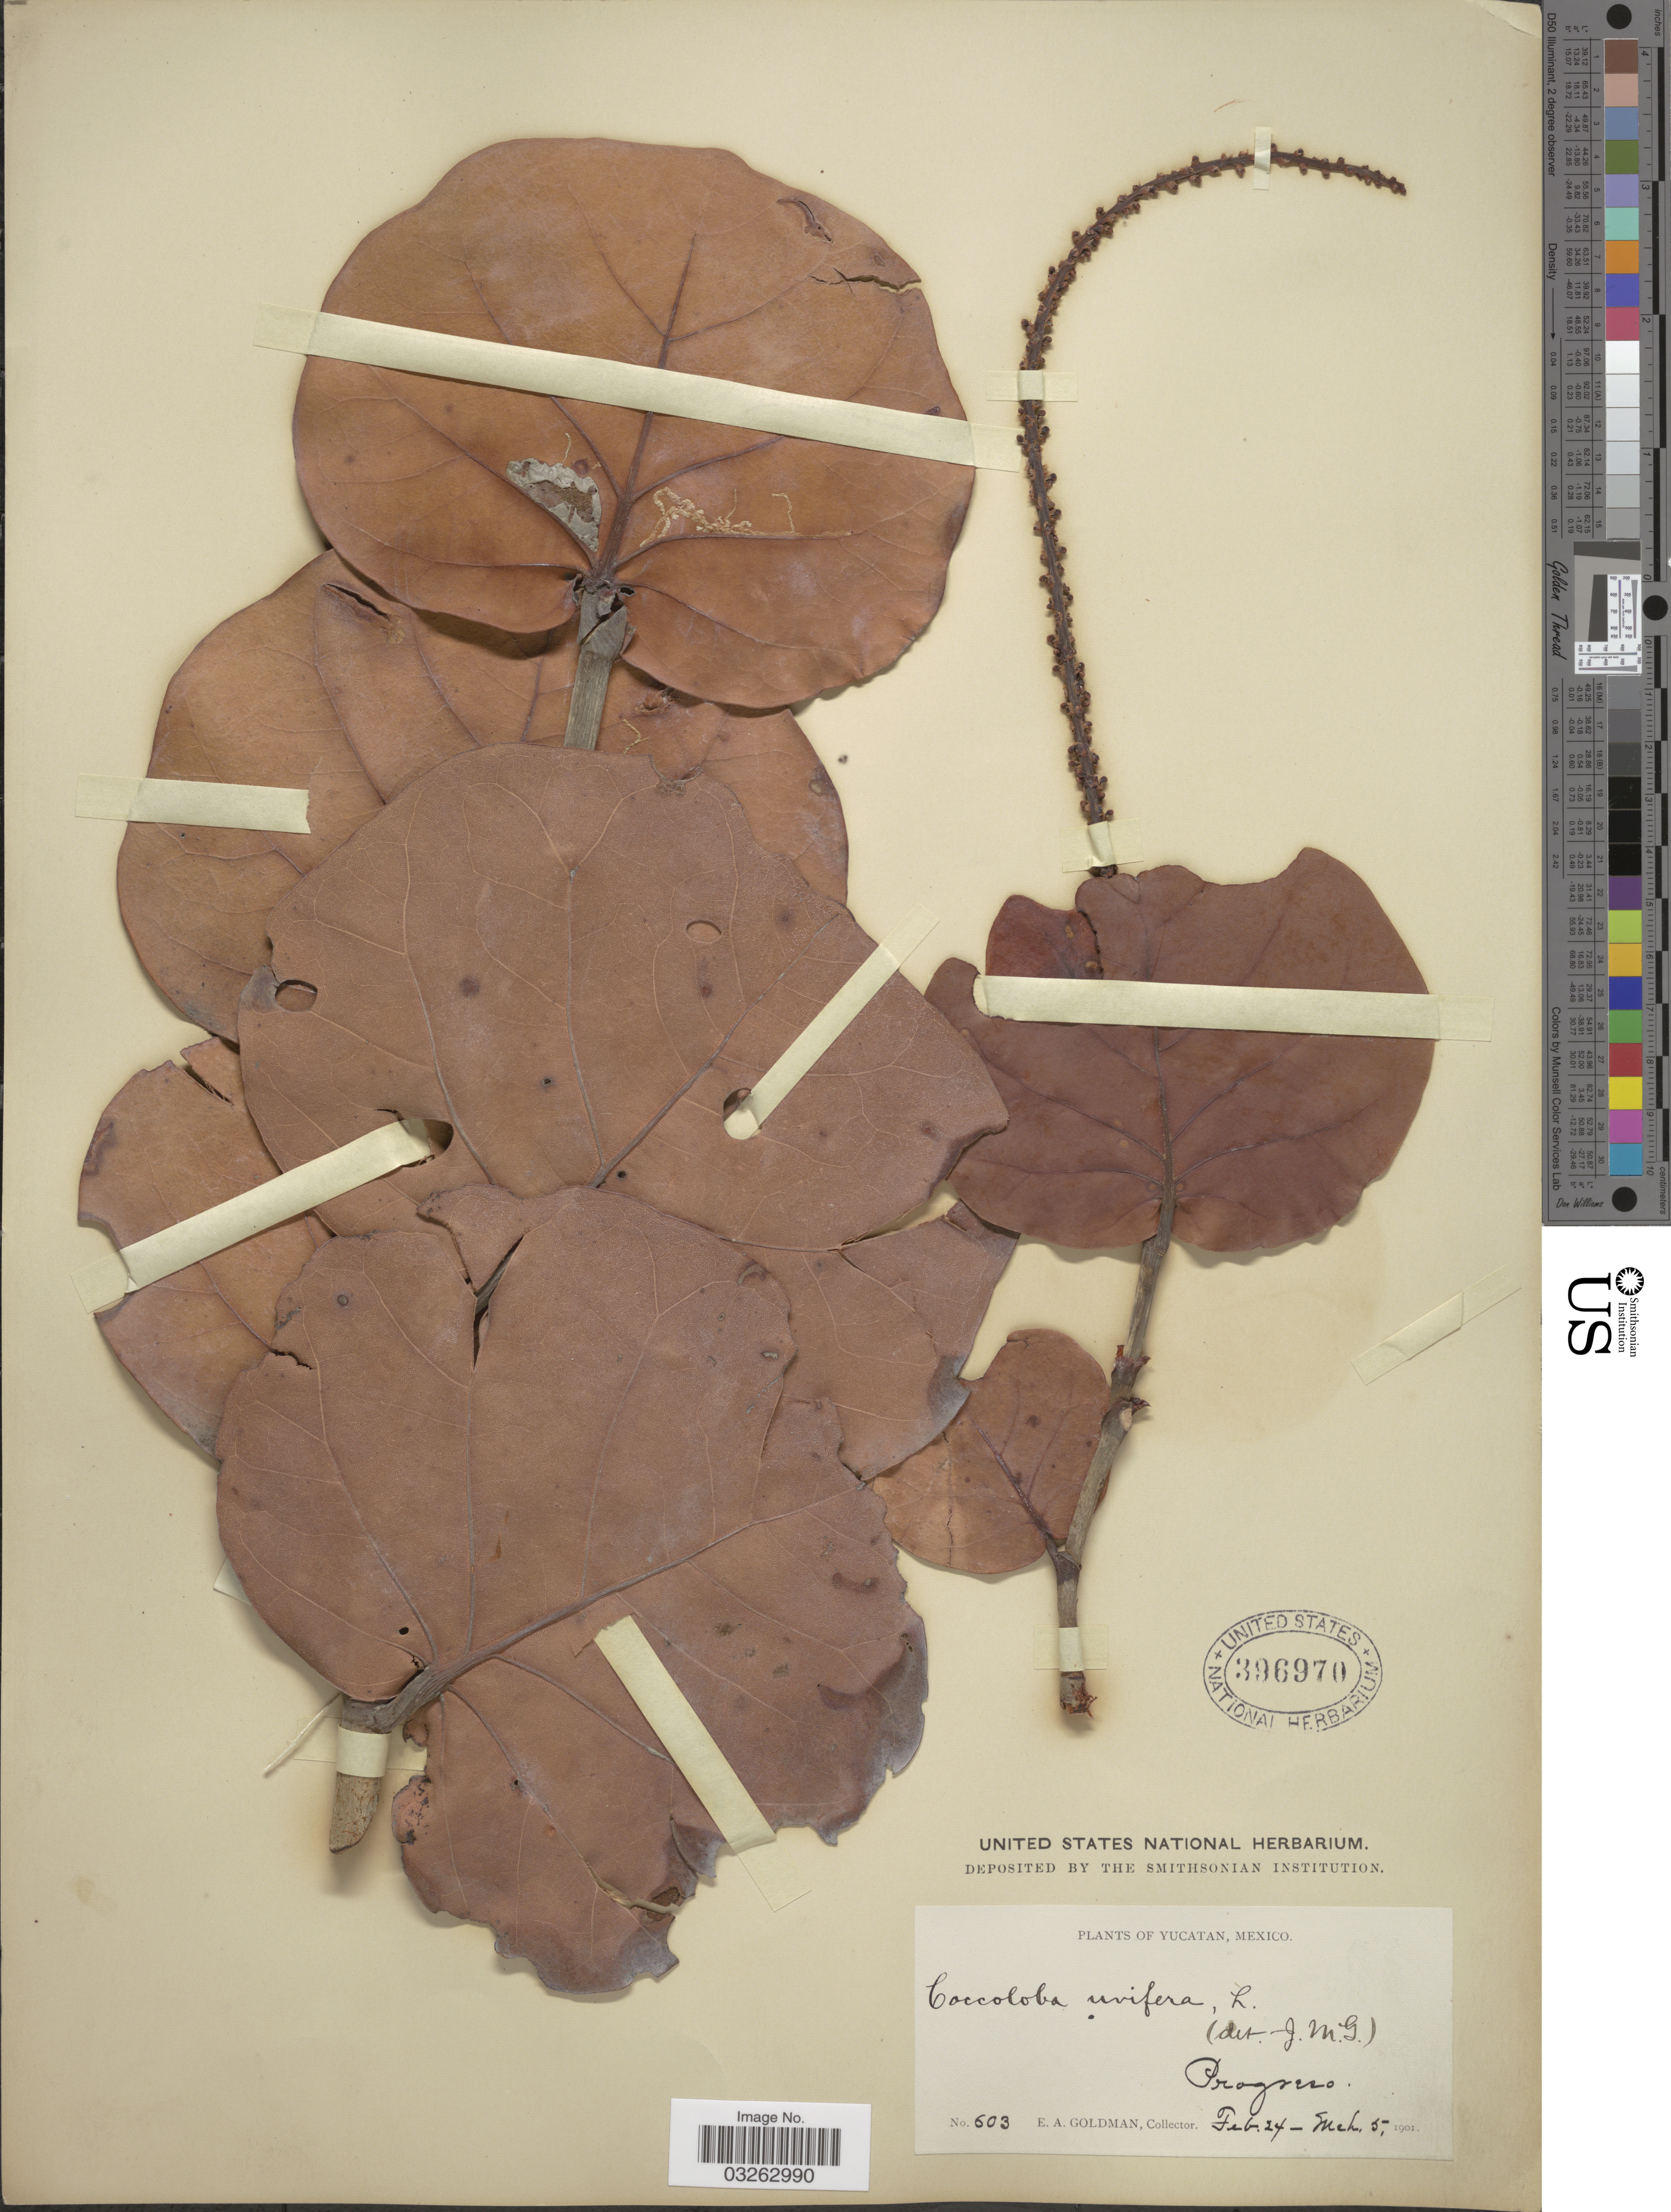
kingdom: Plantae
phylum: Tracheophyta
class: Magnoliopsida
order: Caryophyllales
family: Polygonaceae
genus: Coccoloba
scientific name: Coccoloba uvifera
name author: L.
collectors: E. A. Goldman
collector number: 603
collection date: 1901-02-24/1901-03-05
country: Mexico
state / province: Yucatán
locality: Progreso.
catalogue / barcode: US 396970